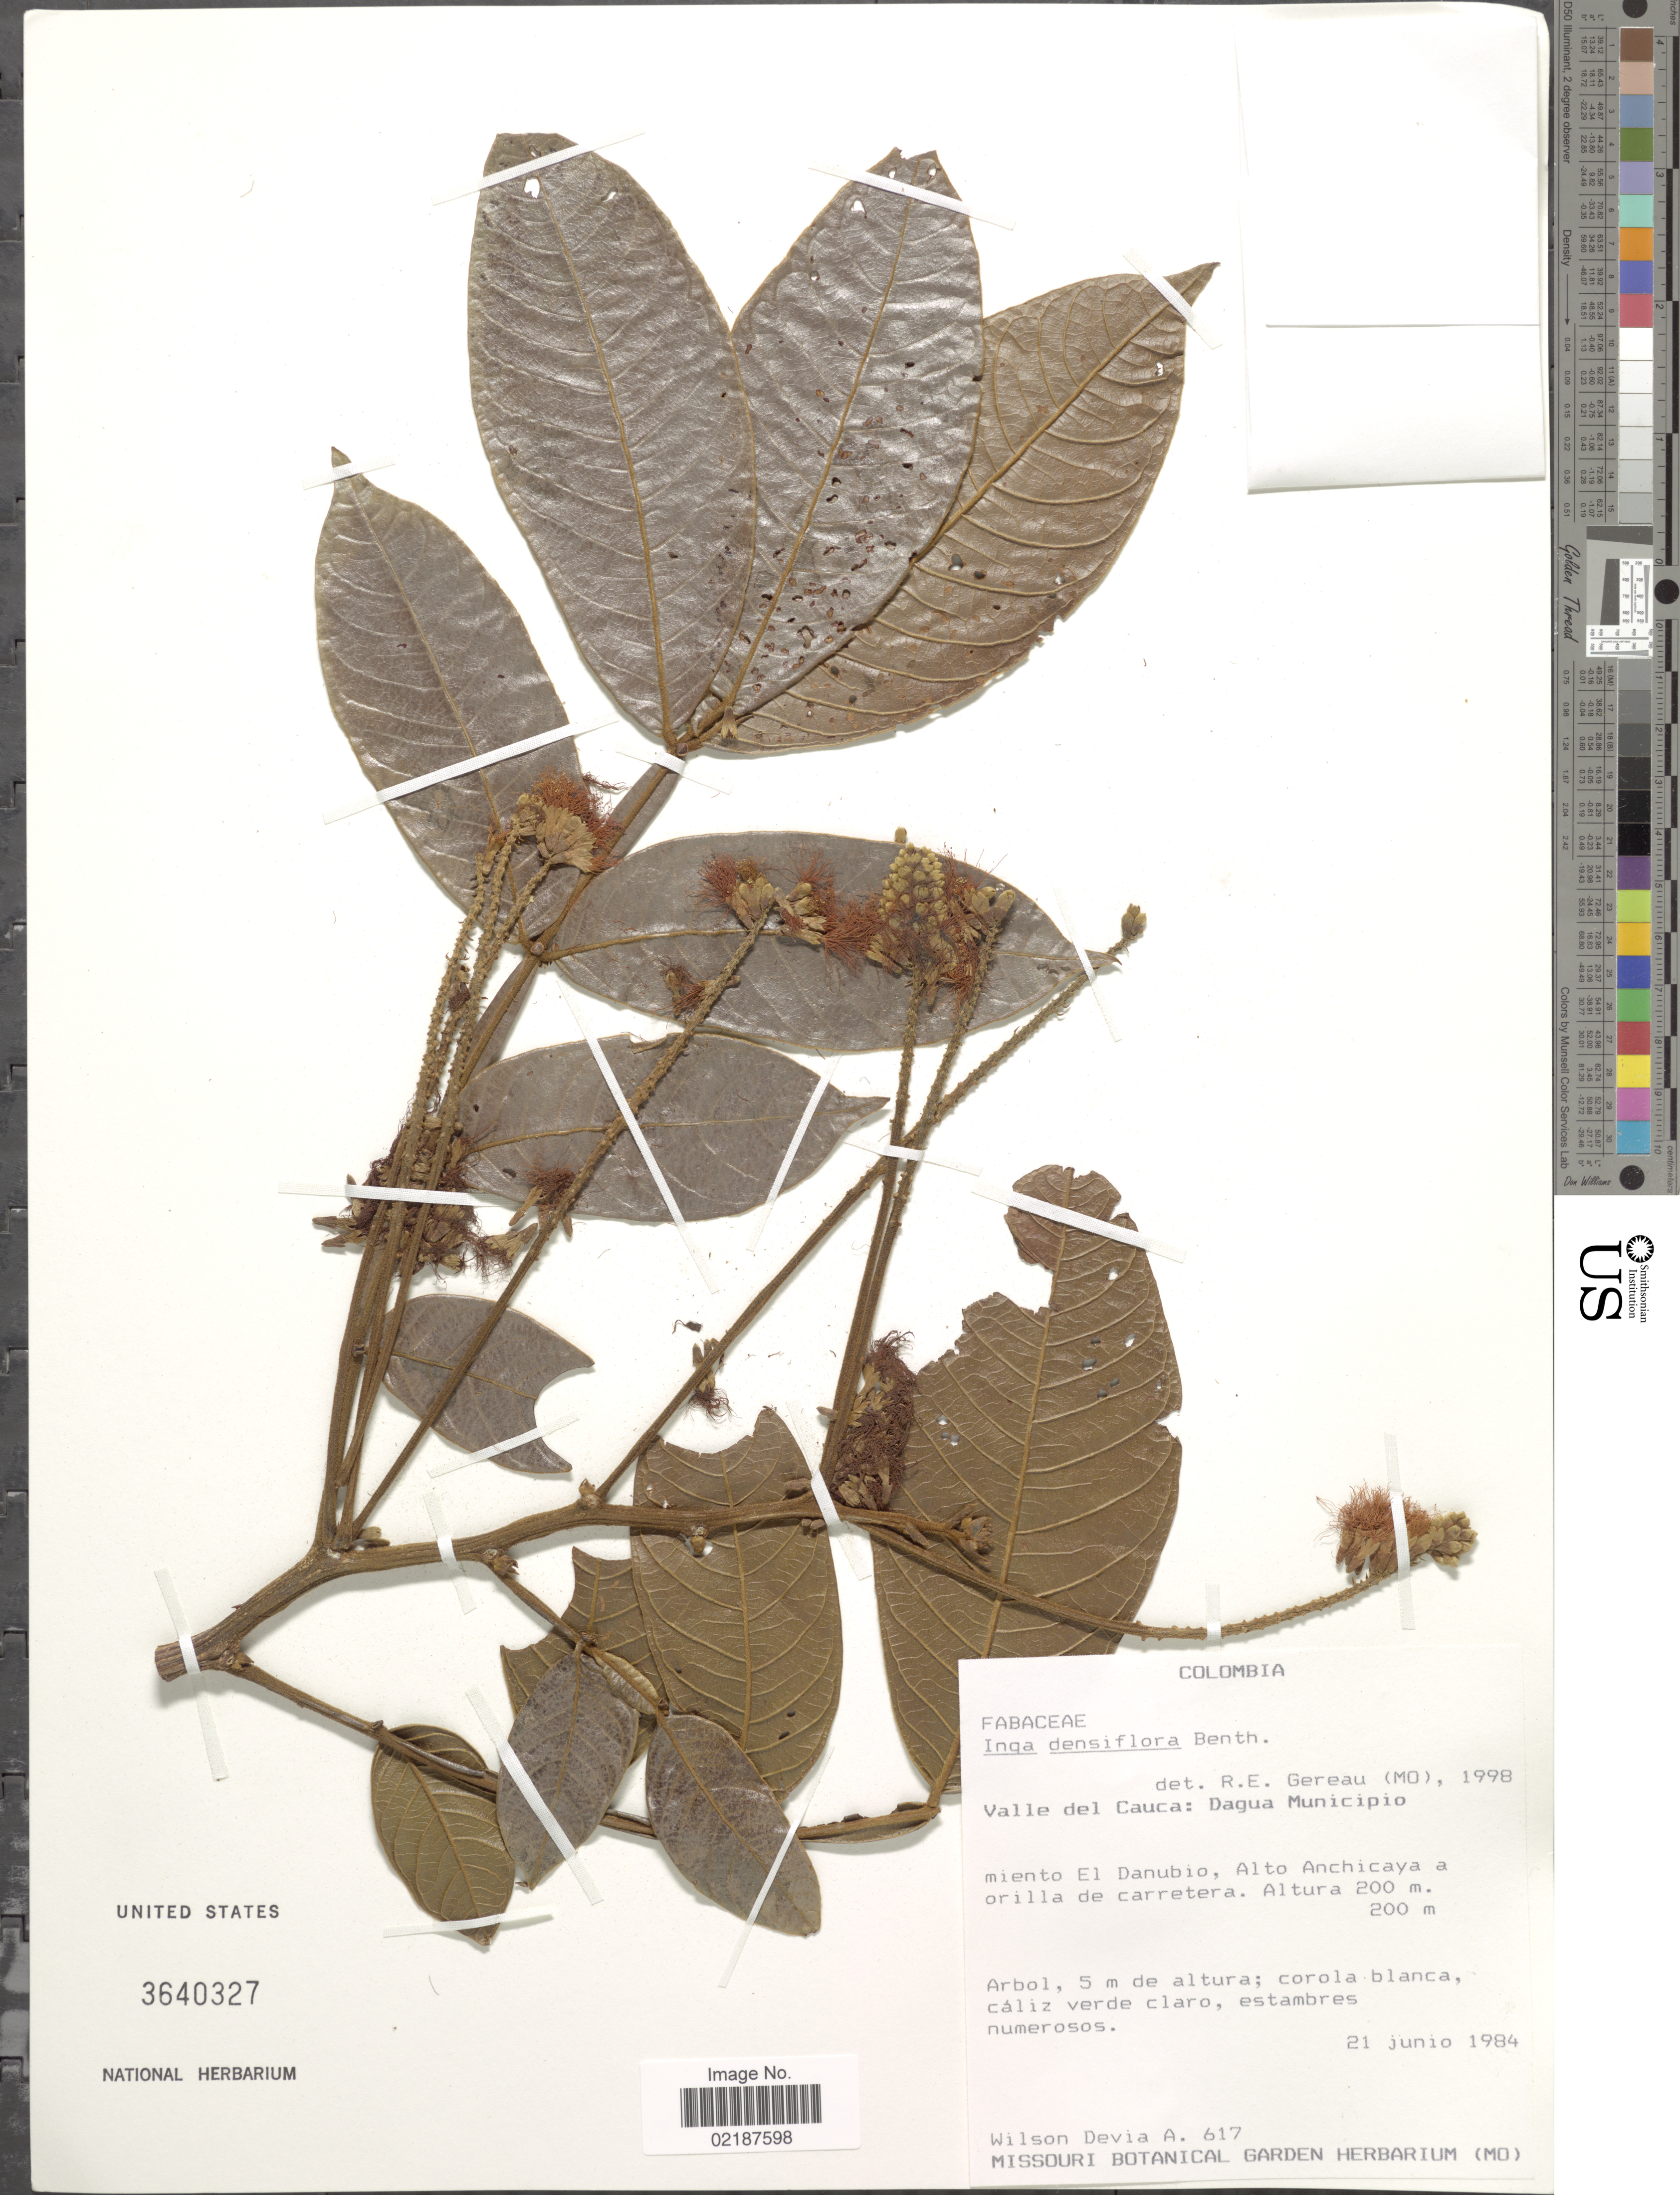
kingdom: Plantae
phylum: Tracheophyta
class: Magnoliopsida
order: Fabales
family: Fabaceae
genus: Inga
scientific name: Inga densiflora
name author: Benth.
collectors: W. Devia A.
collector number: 617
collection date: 1984-06-21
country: Colombia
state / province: Valle del Cauca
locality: Dagua Municipio, miento El Danubio, Alto Anchicaya a orilla de carretera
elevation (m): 200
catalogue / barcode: US 3640327